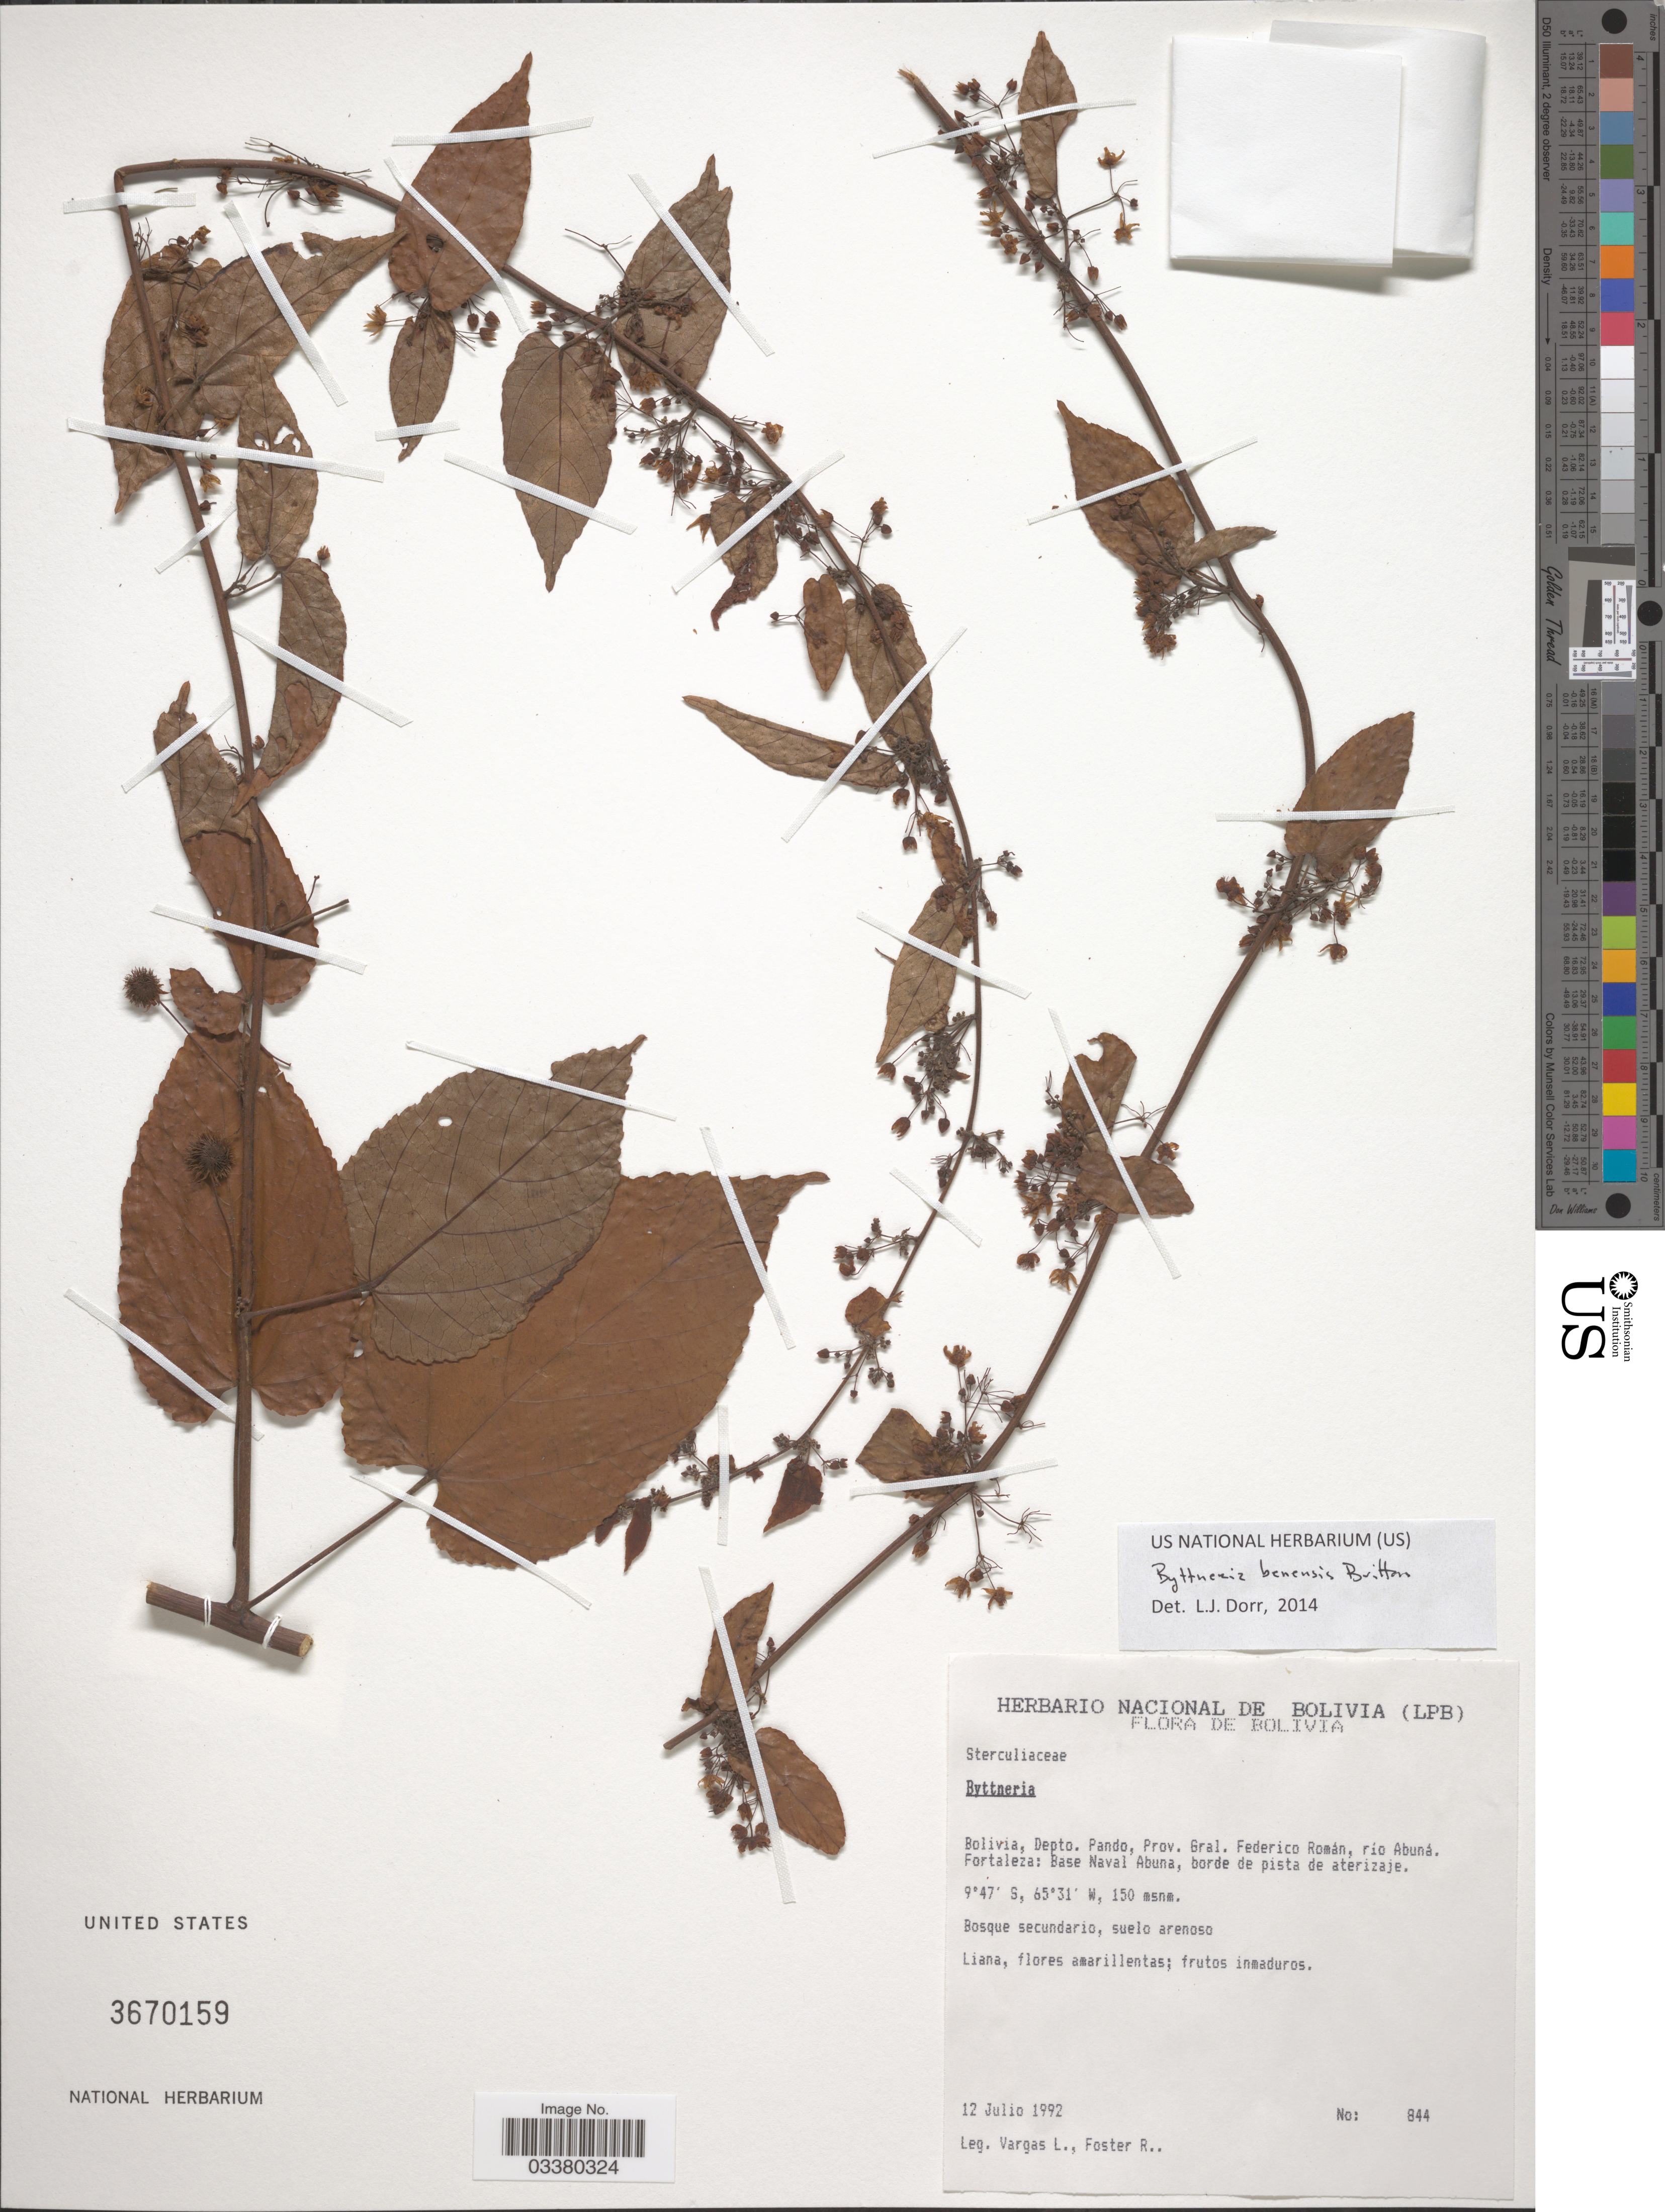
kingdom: Plantae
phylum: Tracheophyta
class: Magnoliopsida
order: Malvales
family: Malvaceae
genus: Byttneria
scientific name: Byttneria benensis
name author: Britton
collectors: L. Vargas & R. Foster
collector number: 844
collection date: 1992-07-12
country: Bolivia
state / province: Pando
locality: Depto. Pando, Prov. Gral. Federicio Román, río Abuná. Fortaleza: Base Naval Abuna, borde de pista de aterizaje.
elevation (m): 150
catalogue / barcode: US 3670159